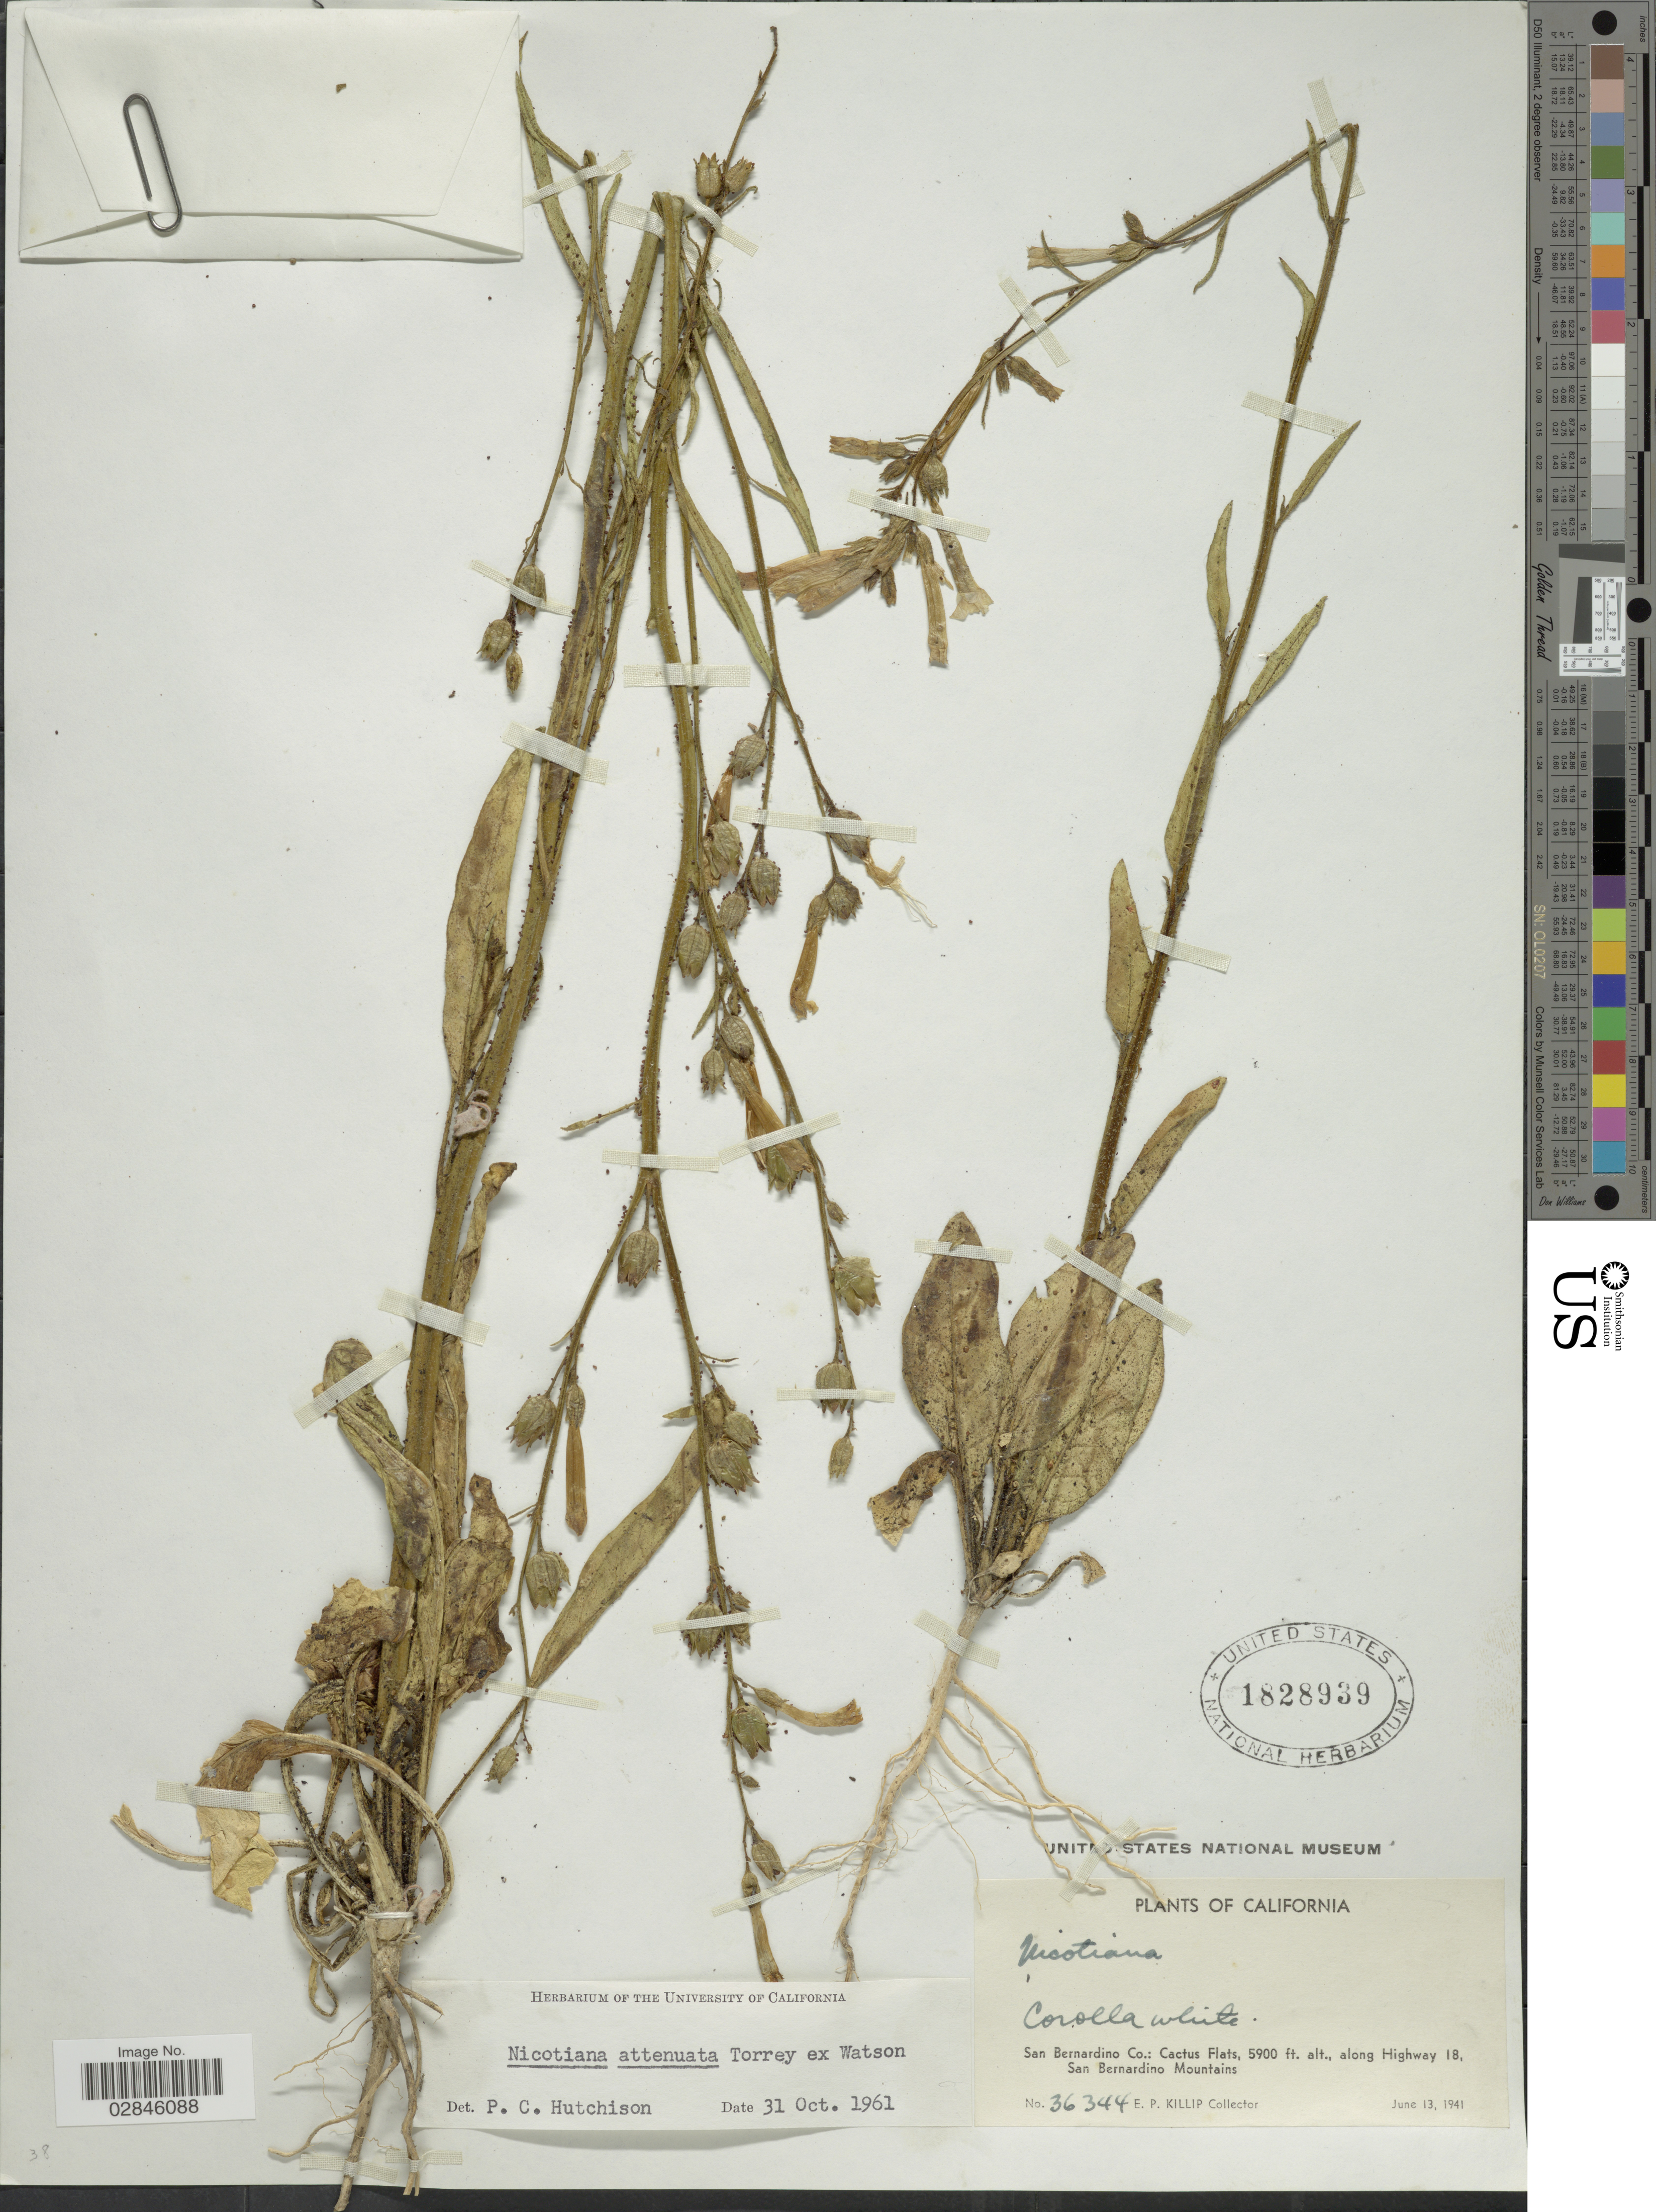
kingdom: Plantae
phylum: Tracheophyta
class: Magnoliopsida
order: Solanales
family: Solanaceae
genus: Nicotiana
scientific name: Nicotiana attenuata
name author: Torr. ex S. Watson in C. King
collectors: E. P. Killip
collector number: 36344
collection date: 1941-06-13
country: United States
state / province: California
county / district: San Bernardino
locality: San Bernardino Co.: Cactus Flats, along Highway 18, San Bernardino Mountains.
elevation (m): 1798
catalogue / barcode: US 1828939